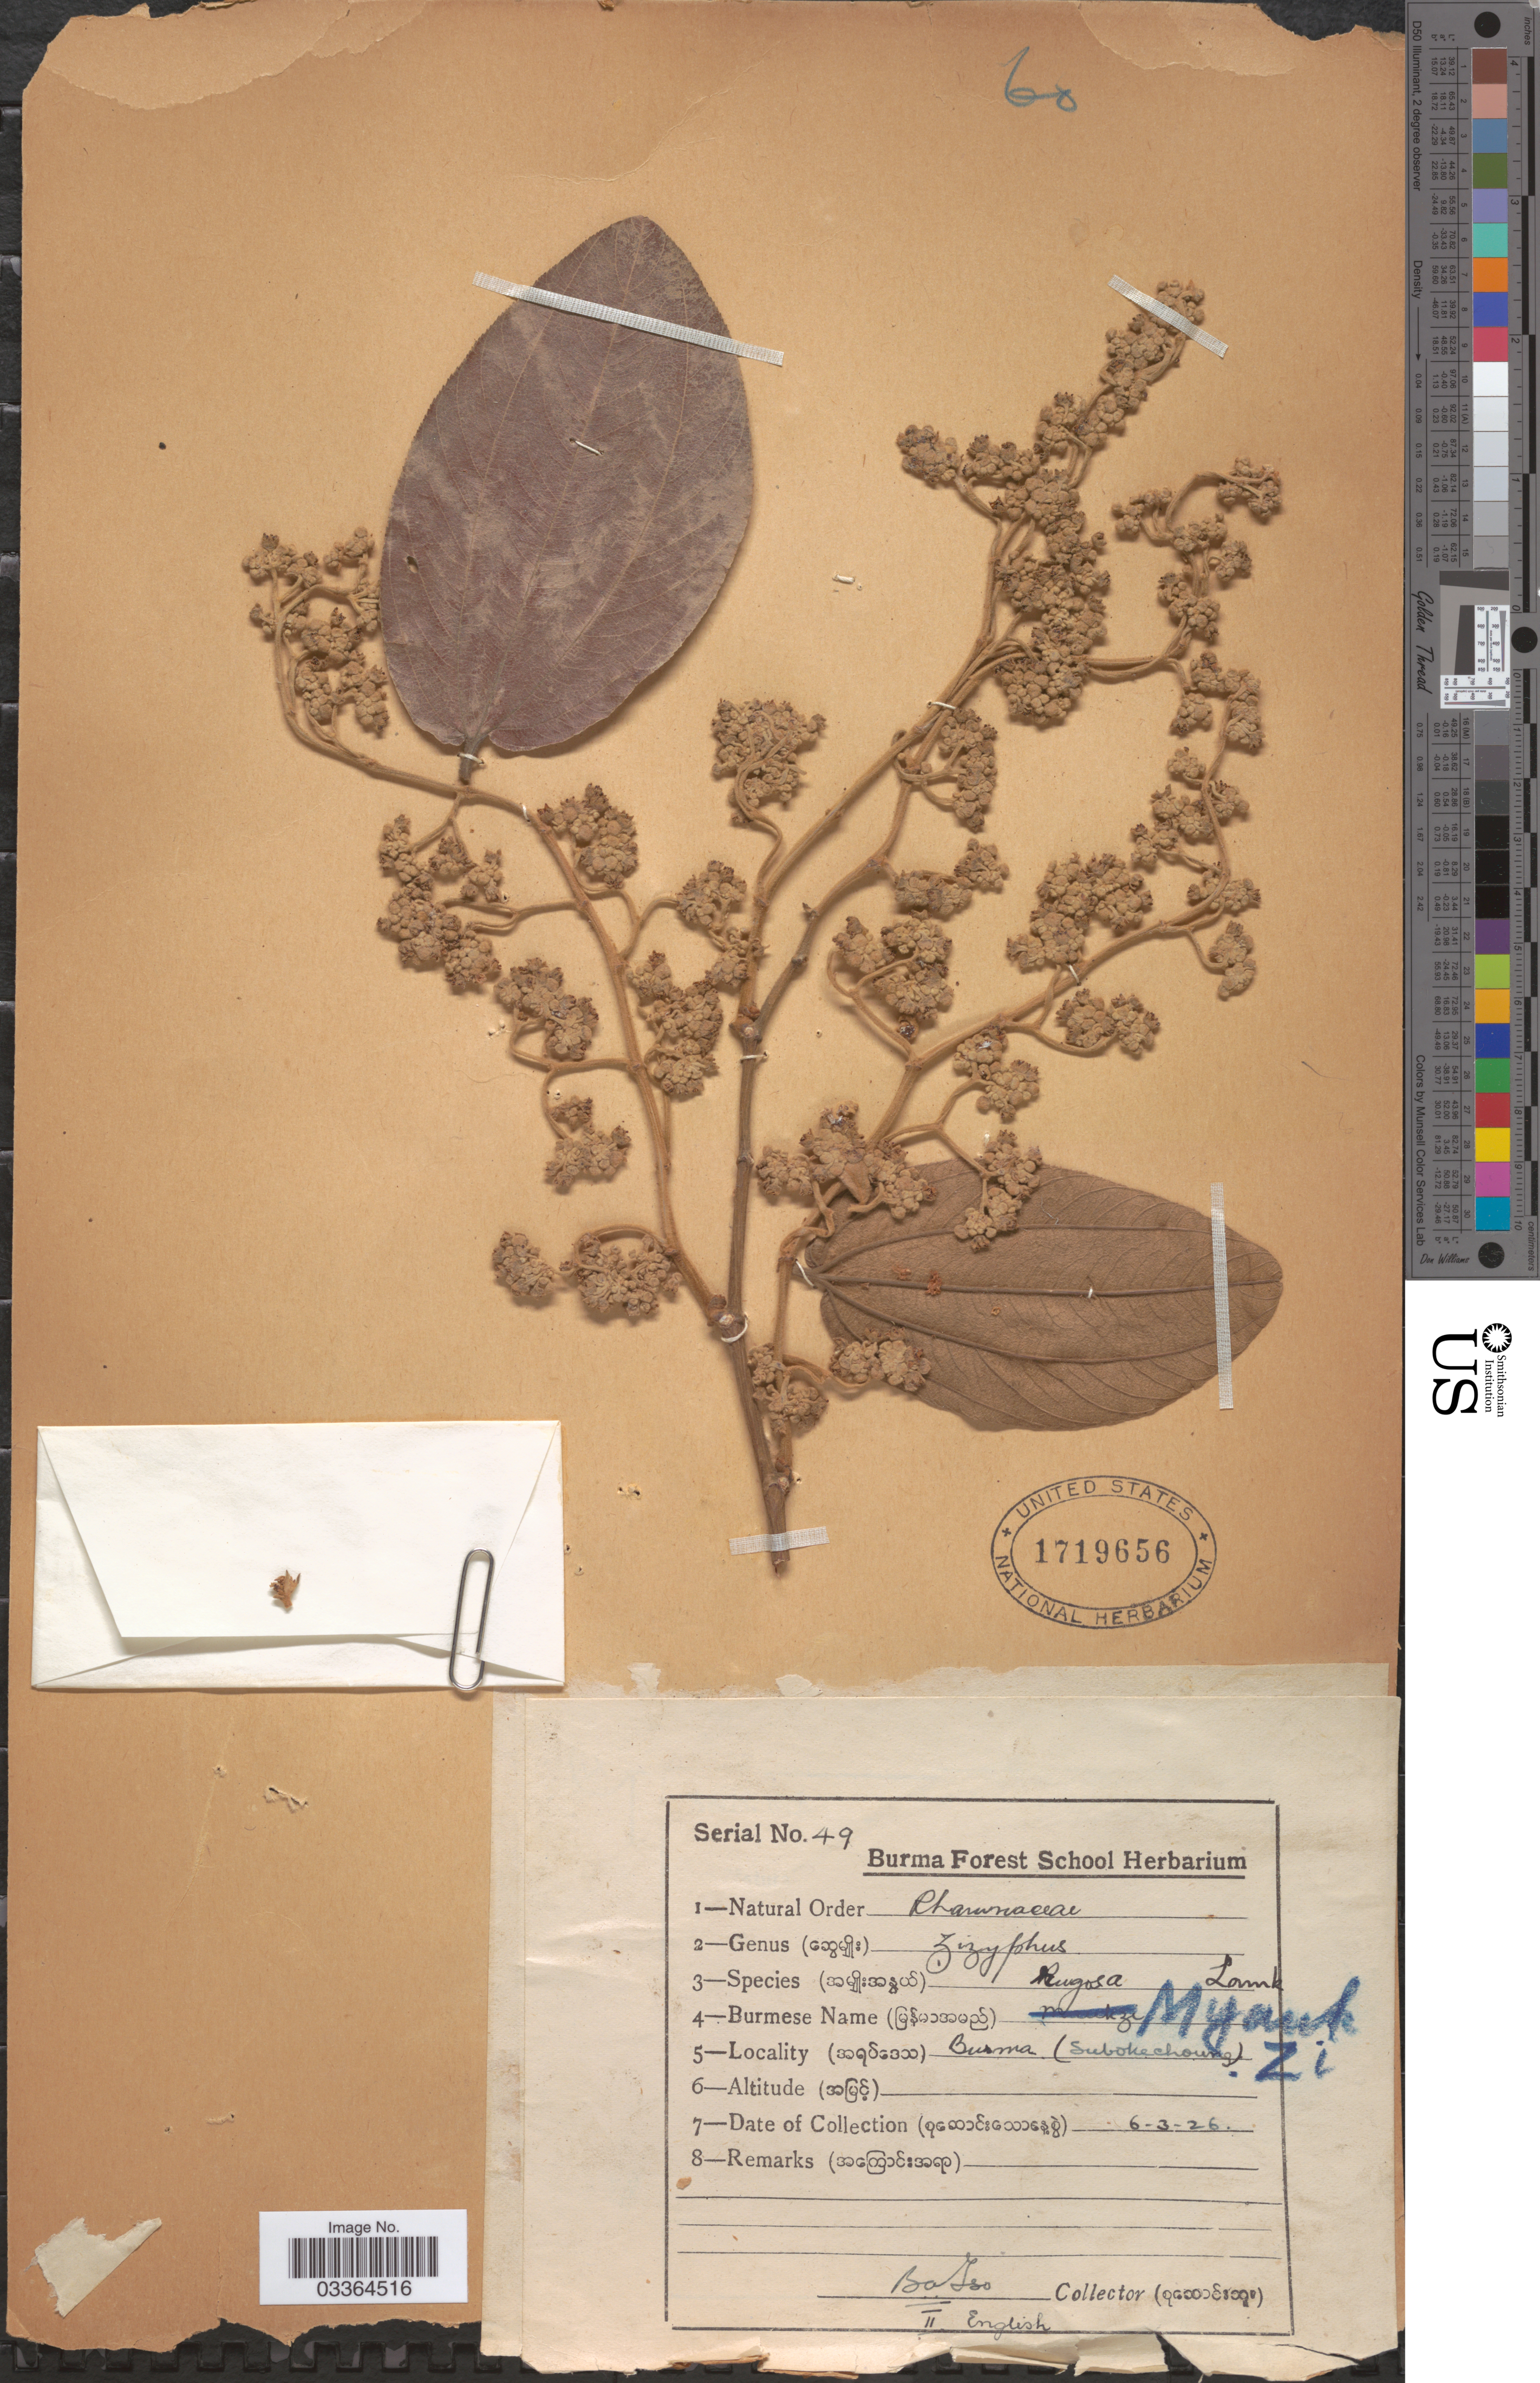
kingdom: Plantae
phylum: Tracheophyta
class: Magnoliopsida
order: Rosales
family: Rhamnaceae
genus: Ziziphus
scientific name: Ziziphus rugosa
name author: Lam.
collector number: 49?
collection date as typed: Transcribed d/m/y: 6/3/26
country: Myanmar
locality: Subokechoung.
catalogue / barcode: US 1719656